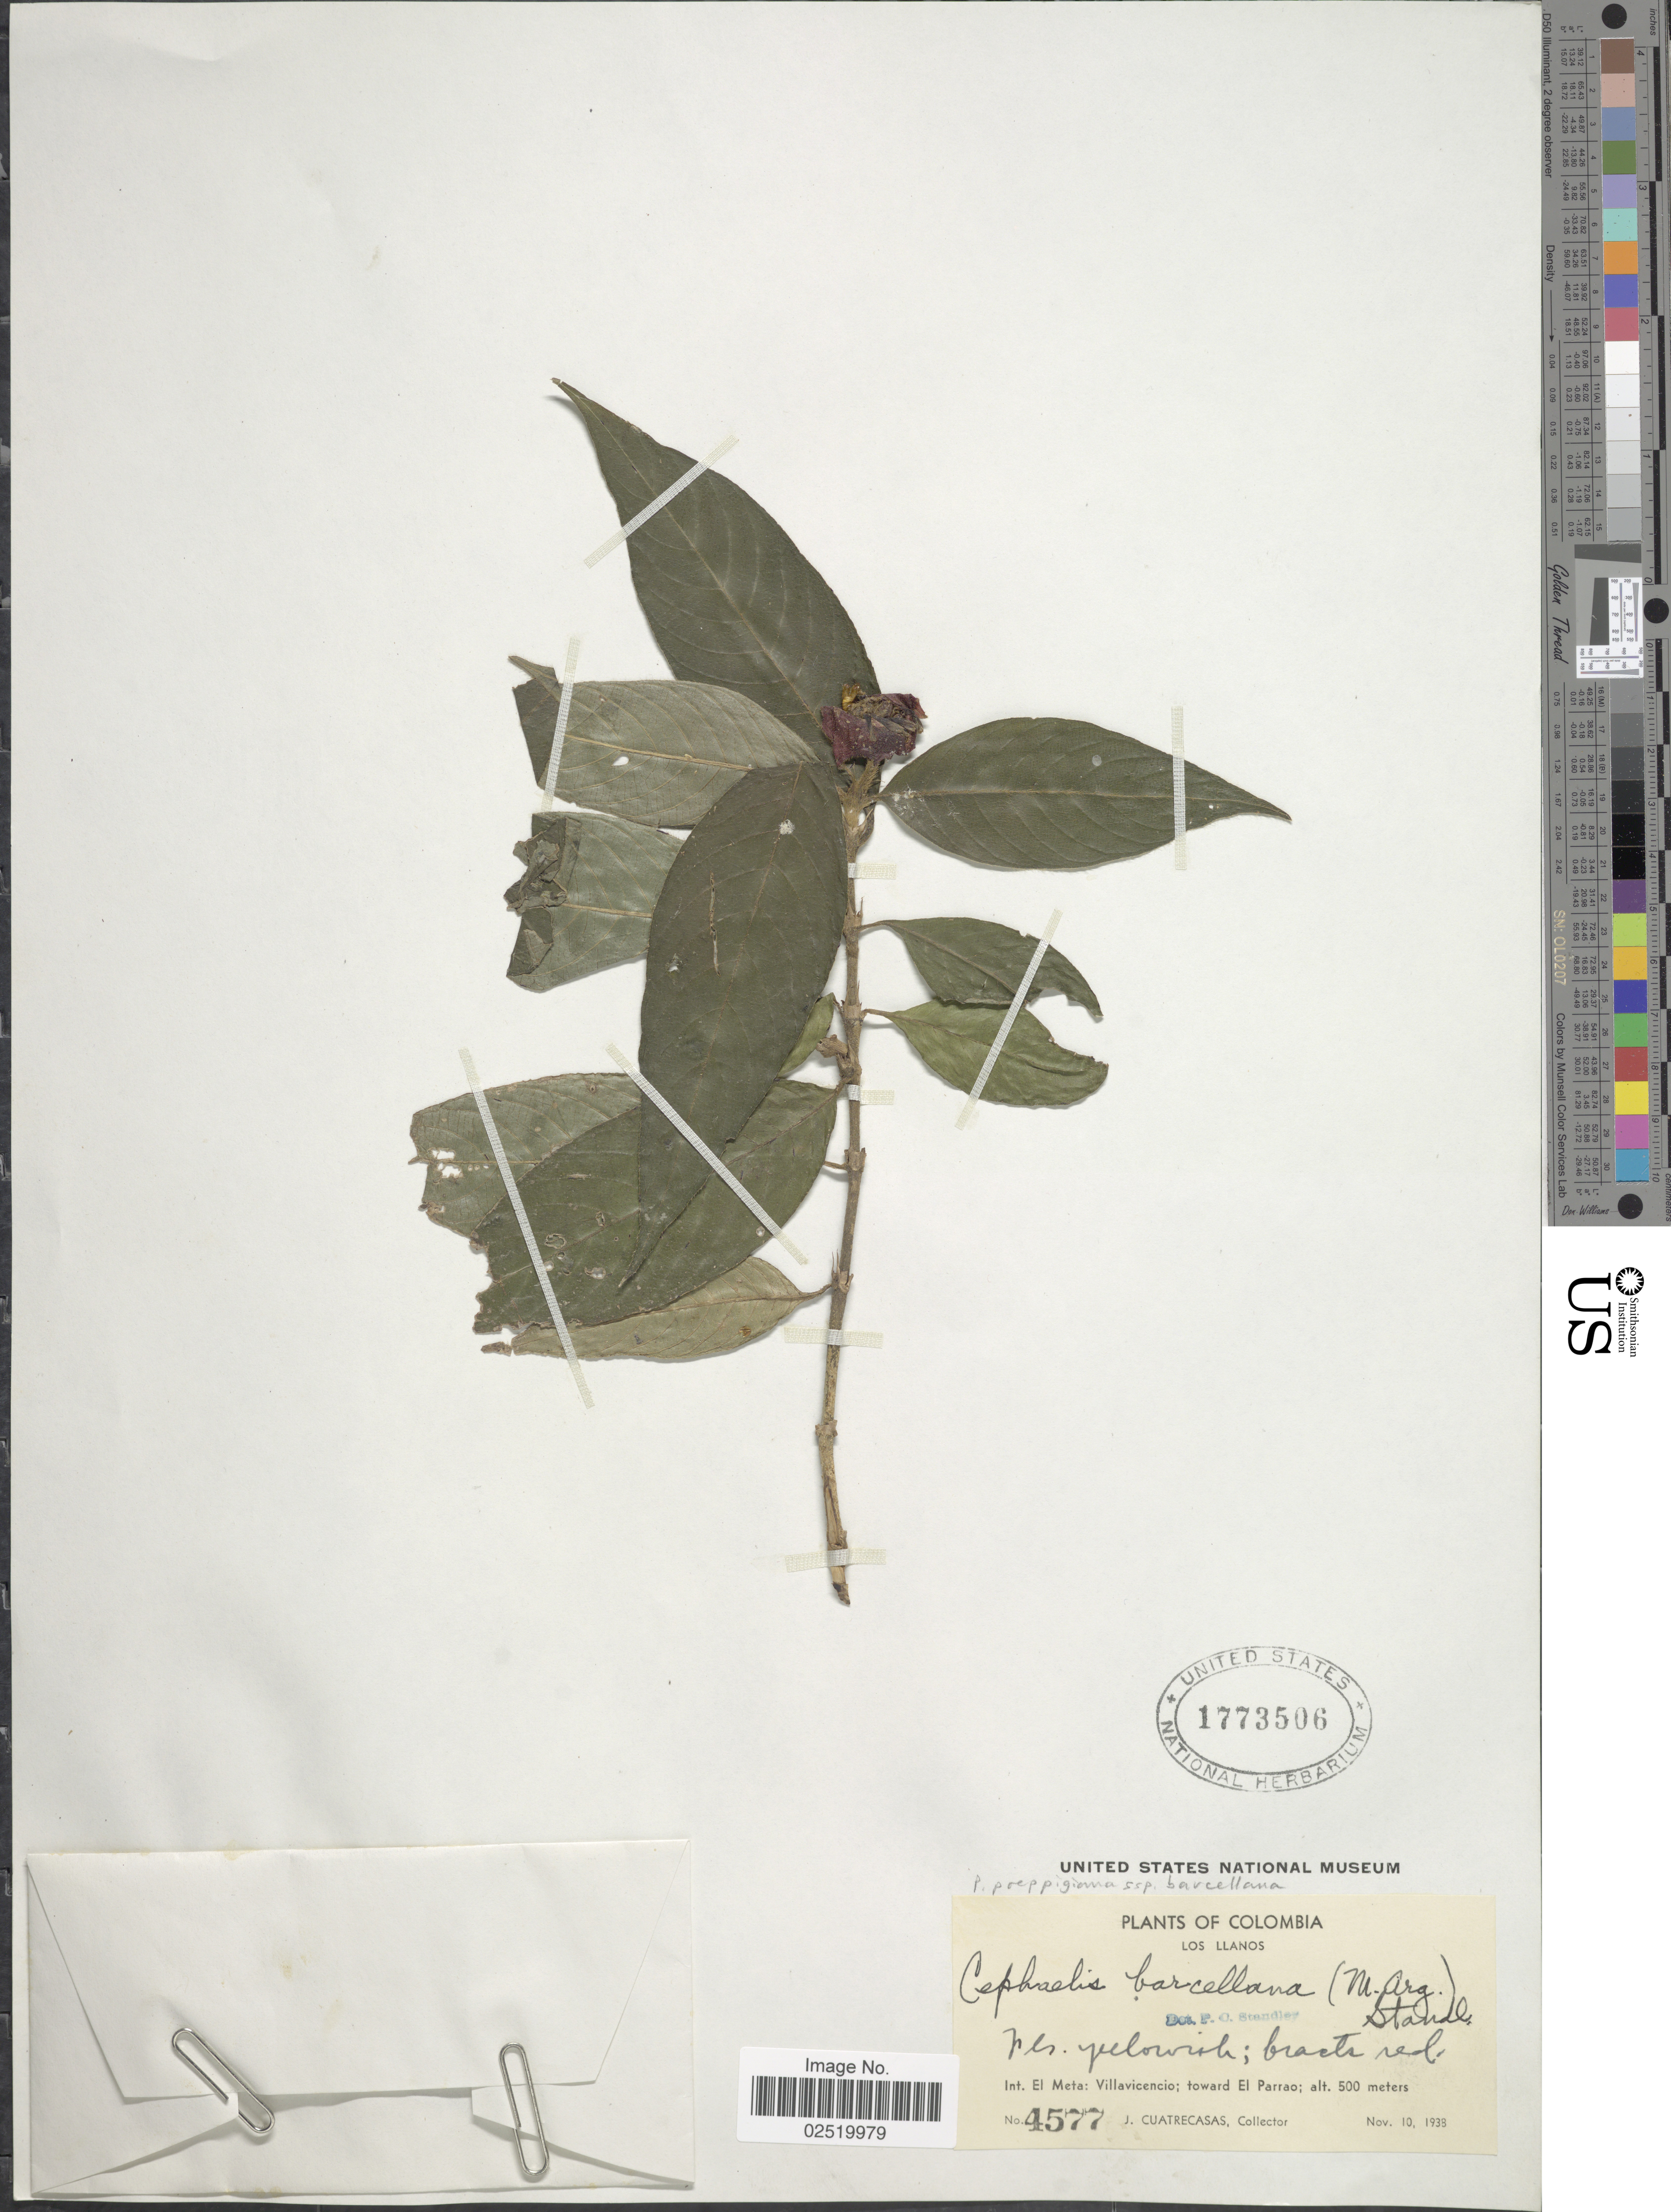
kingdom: Plantae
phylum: Tracheophyta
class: Magnoliopsida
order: Gentianales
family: Rubiaceae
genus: Psychotria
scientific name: Psychotria poeppigiana subsp. barcellana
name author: (Müll. Arg.) Steyerm.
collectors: J. Cuatrecasas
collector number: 4577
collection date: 1933-11-10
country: Colombia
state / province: Meta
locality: Los Llanos: Villavicencio, toward El Parrao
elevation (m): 500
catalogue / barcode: US 1773506